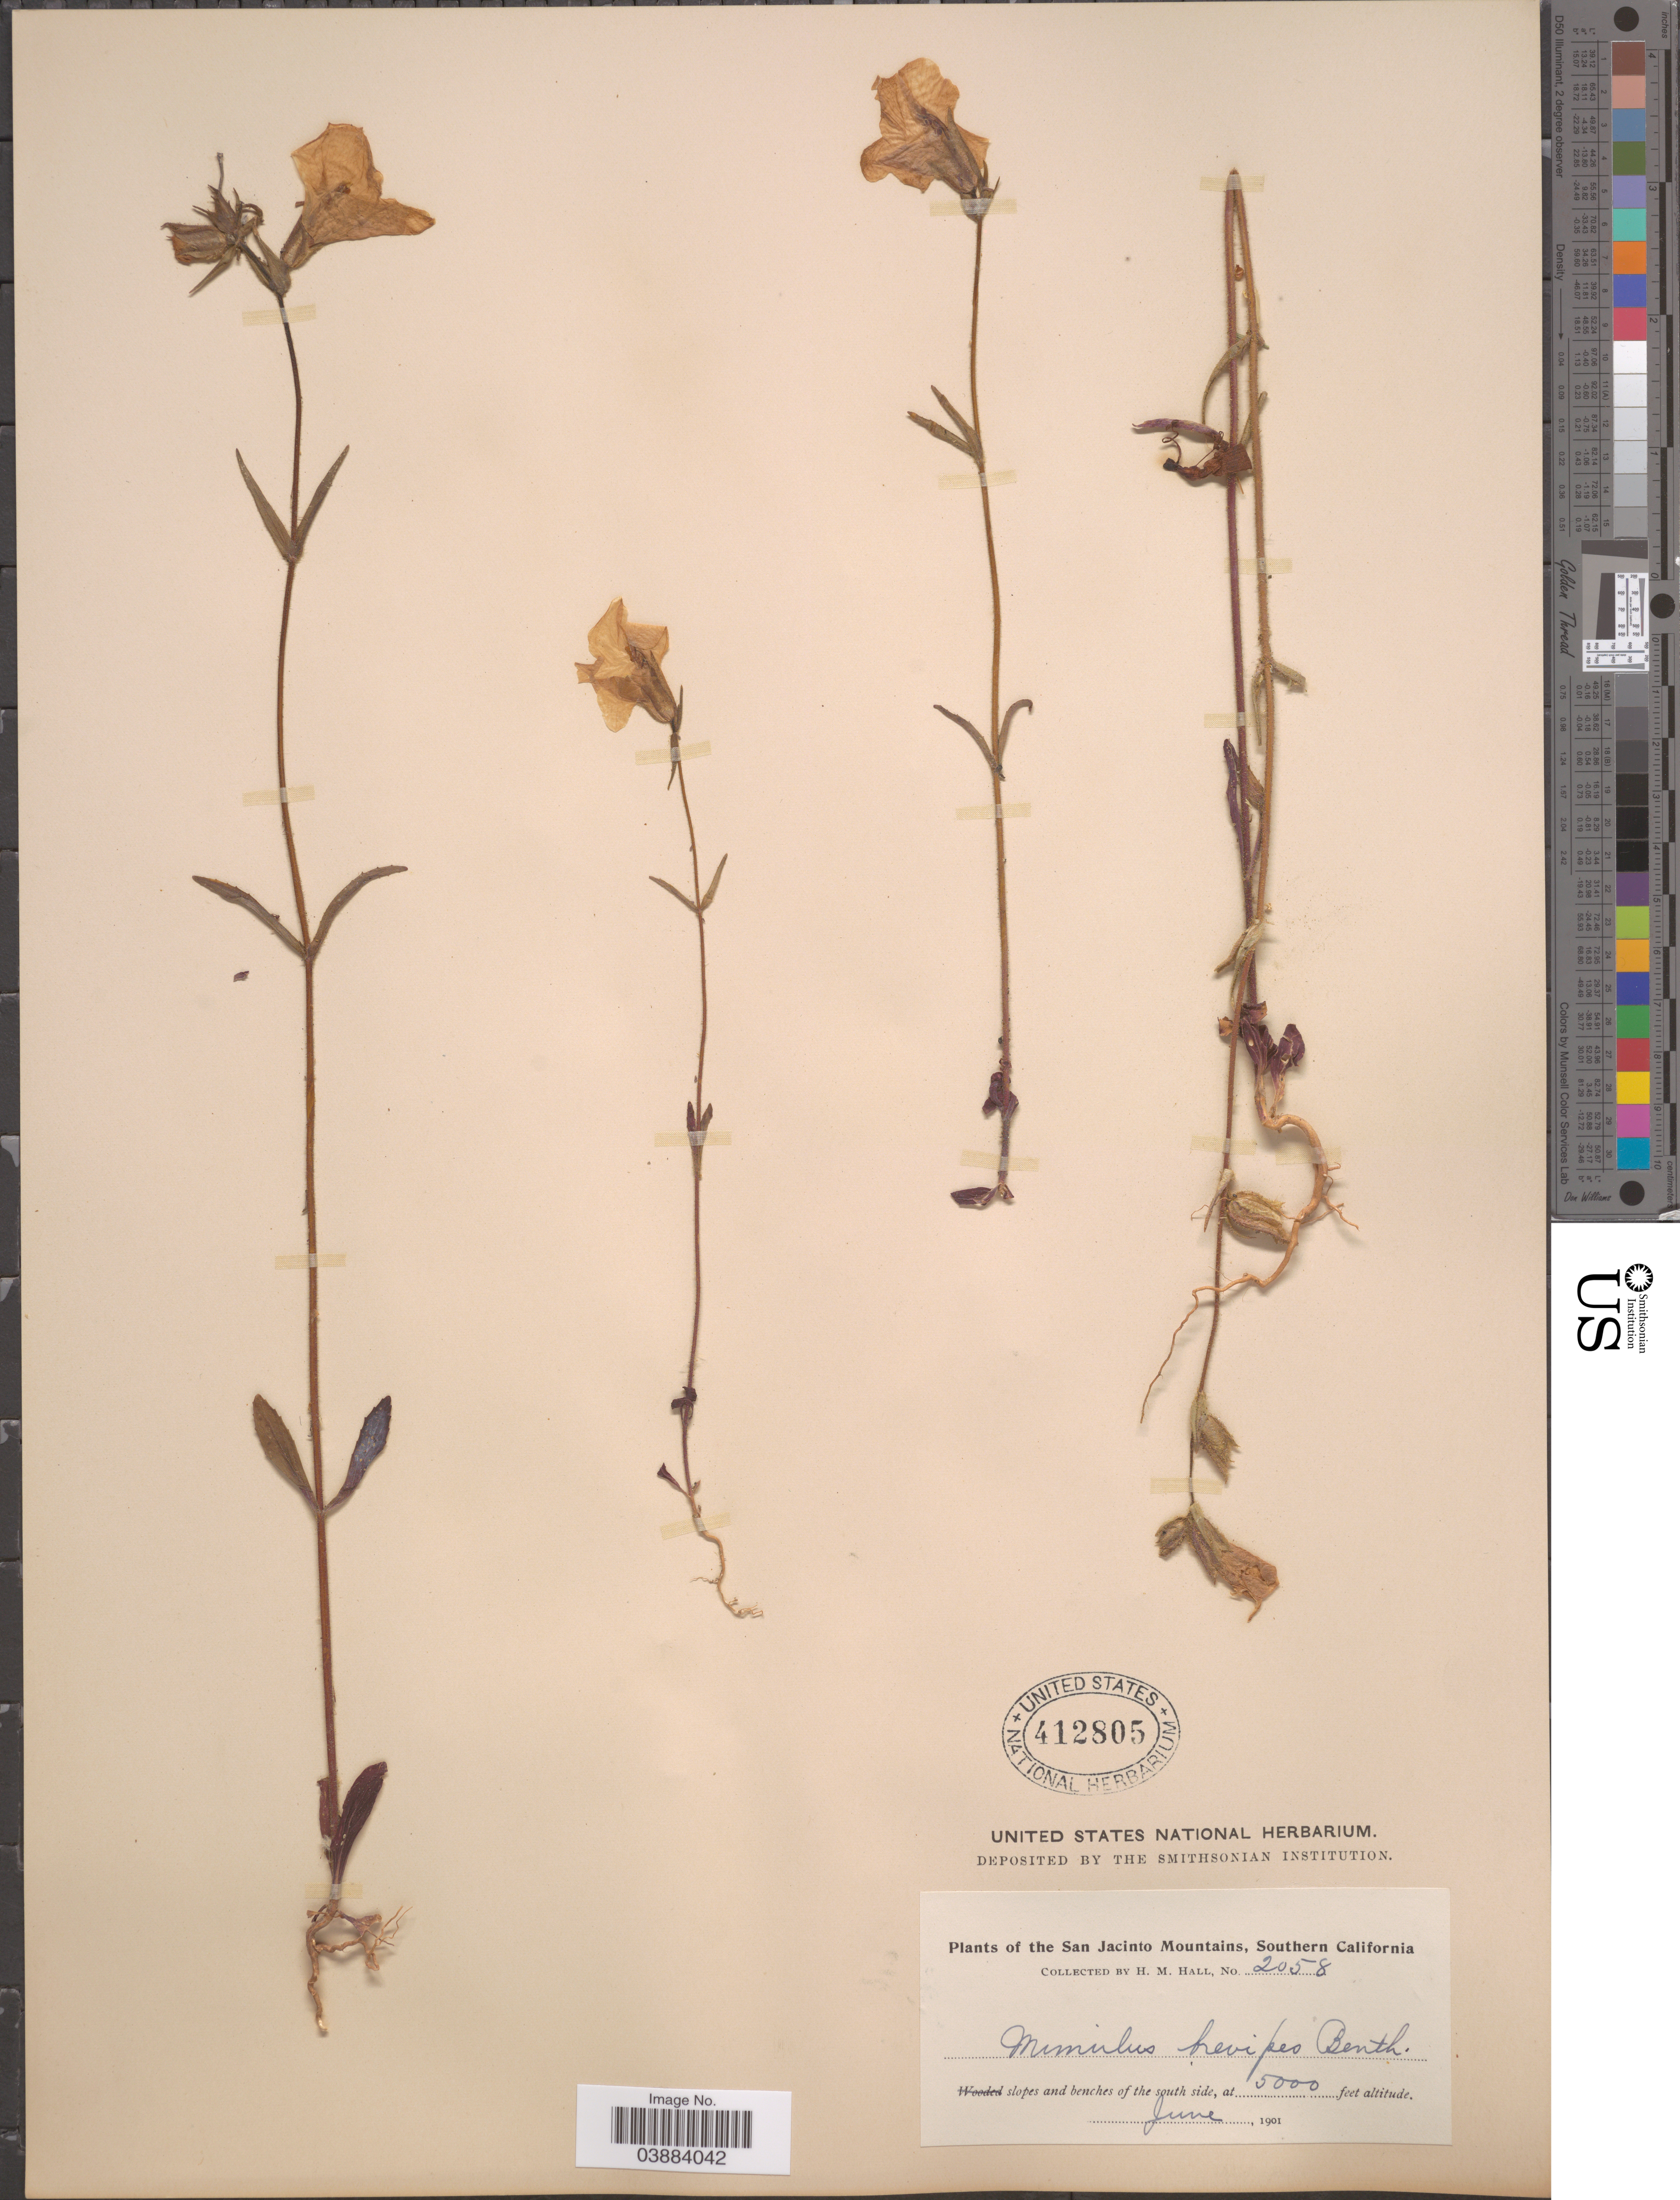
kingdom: Plantae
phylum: Tracheophyta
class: Magnoliopsida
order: Lamiales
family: Phrymaceae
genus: Eunanus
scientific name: Eunanus brevipes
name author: (Benth.) Greene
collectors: H. M. Hall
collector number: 2058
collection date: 1901-06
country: United States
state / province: California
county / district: Riverside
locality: The San Jacinto Mountains, Southern California. Slopes and benches of the south side.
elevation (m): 1524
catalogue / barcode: US 412805